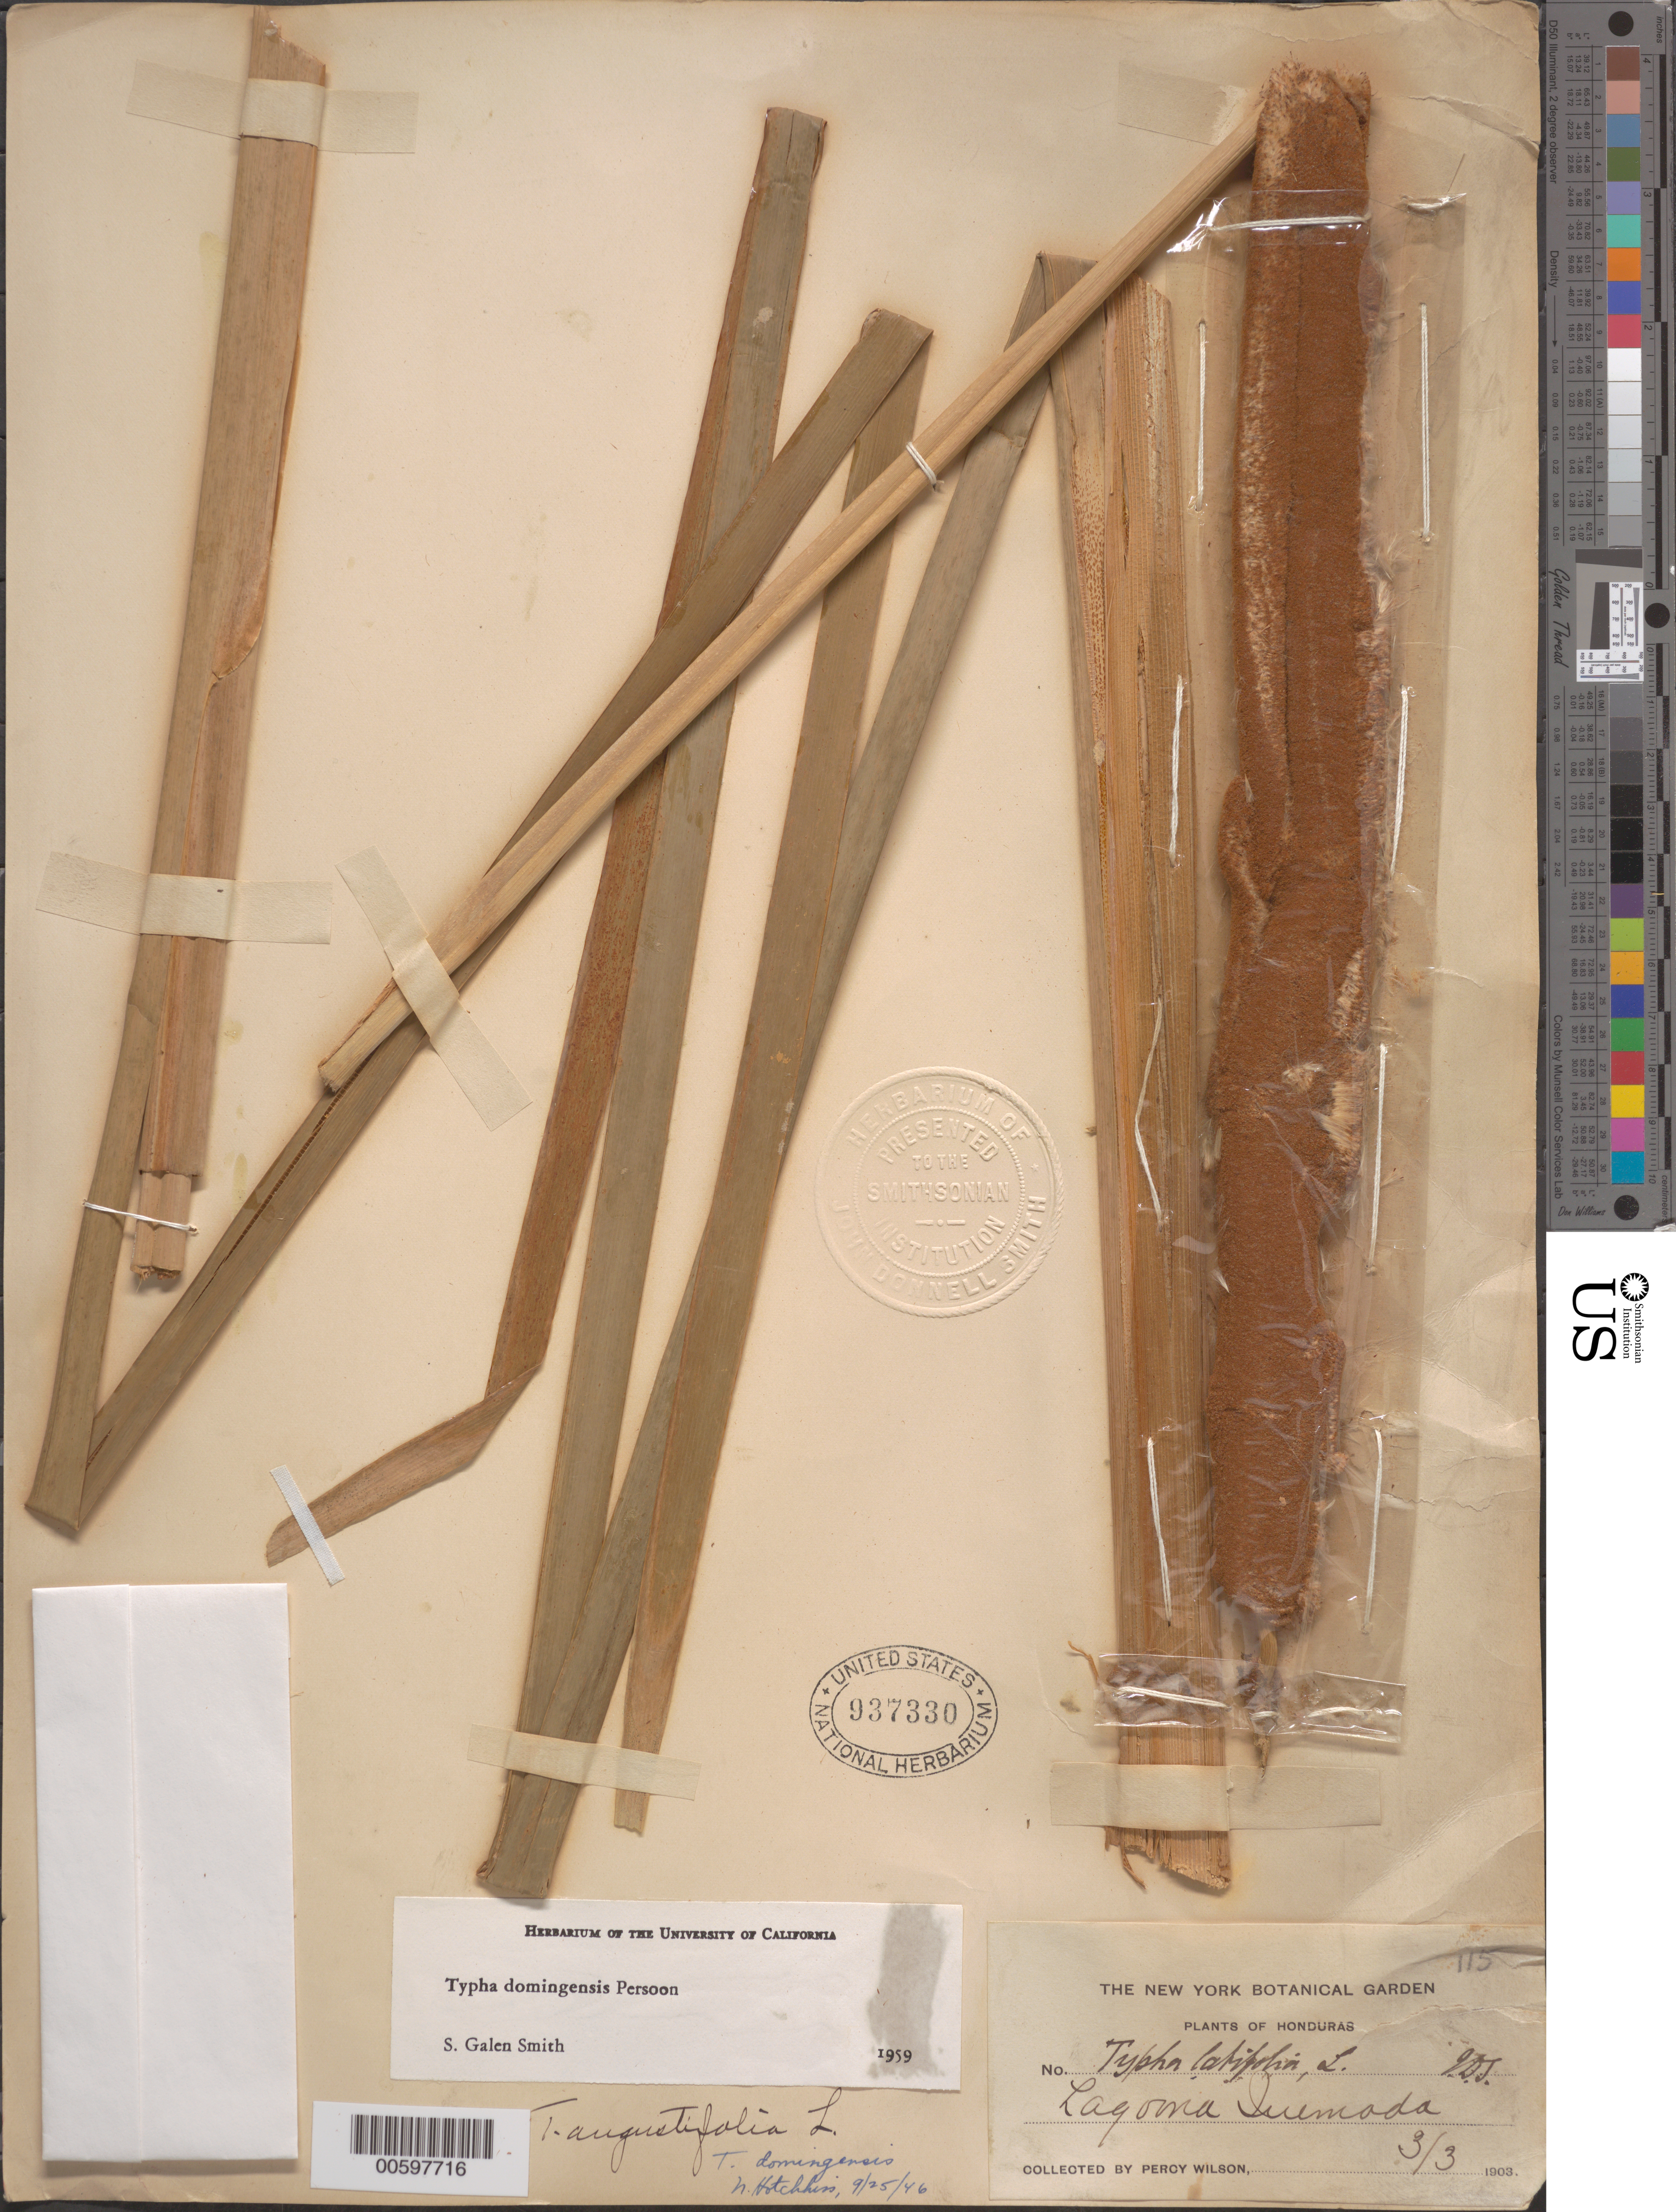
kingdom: Plantae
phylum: Tracheophyta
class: Liliopsida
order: Poales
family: Typhaceae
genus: Typha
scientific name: Typha domingensis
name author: Pers.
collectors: P. Wilson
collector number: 115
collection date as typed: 03 Mar 1903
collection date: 1903-03-03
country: Honduras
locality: Lagoma Inemoda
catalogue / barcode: US 937330